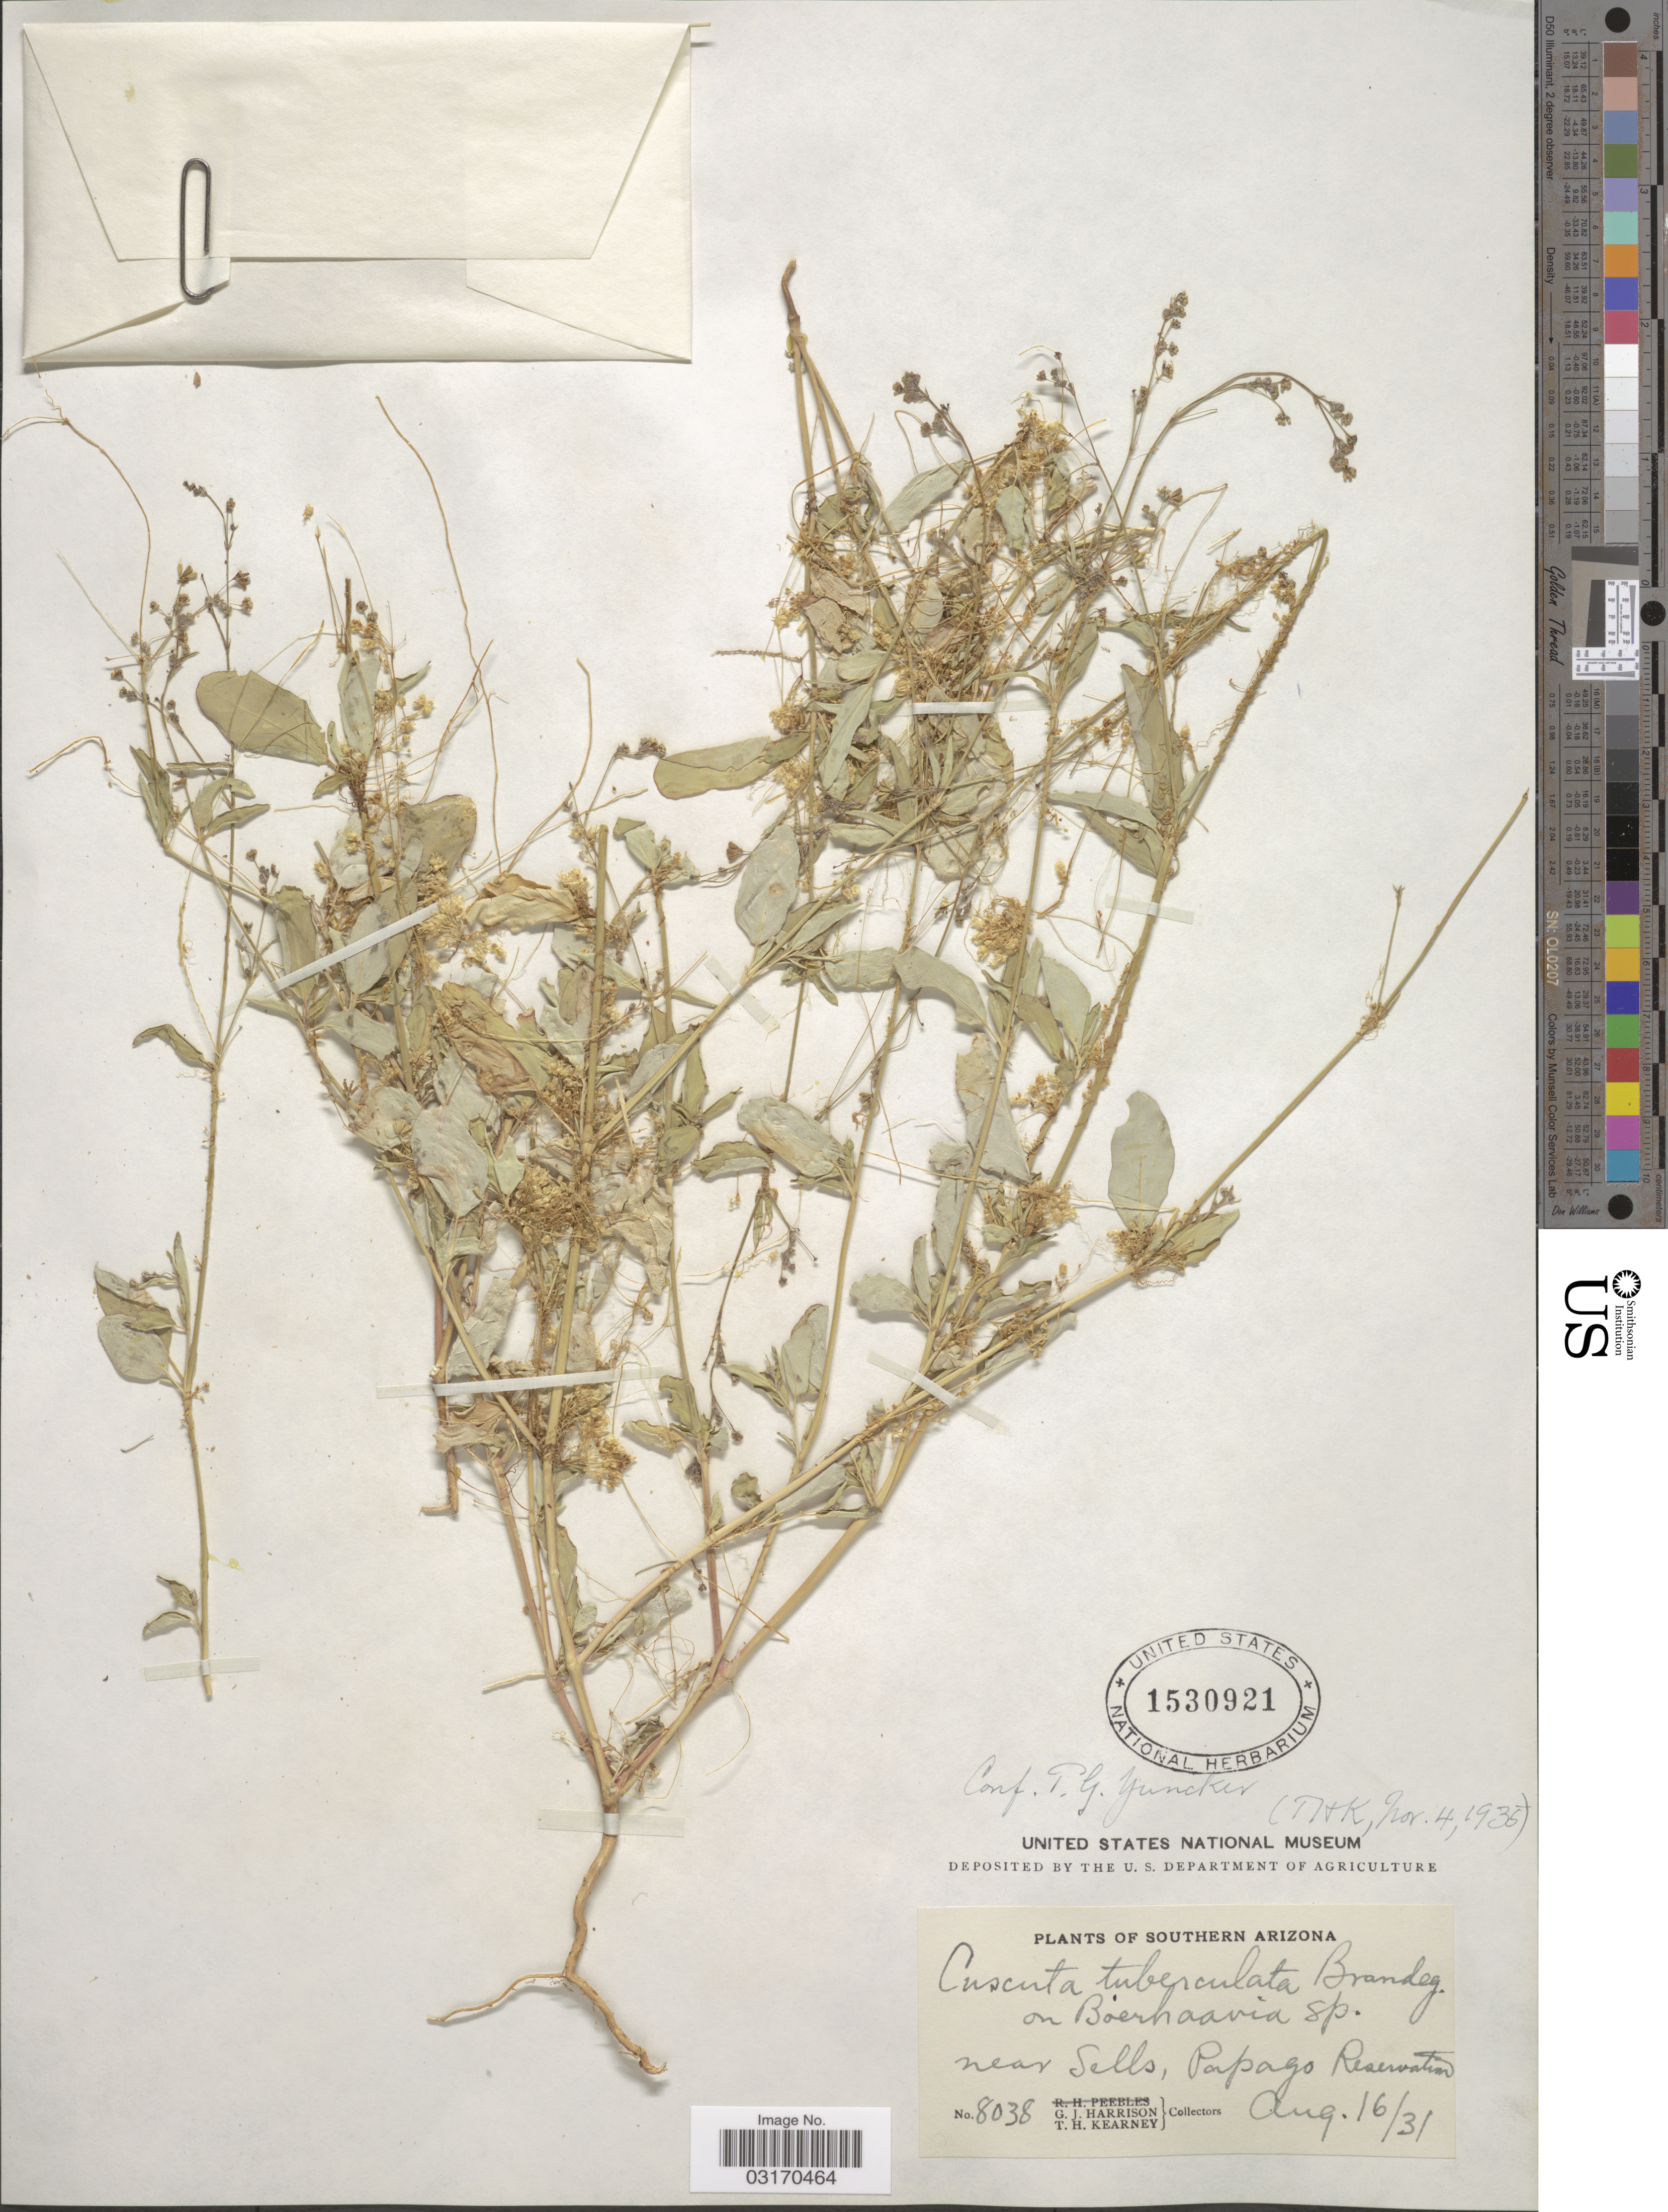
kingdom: Plantae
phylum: Tracheophyta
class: Magnoliopsida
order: Solanales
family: Convolvulaceae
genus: Cuscuta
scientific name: Cuscuta tuberculata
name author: Brandegee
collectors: G. J. Harrison & T. H. Kearney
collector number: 8038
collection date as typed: Transcribed d/m/y: 16/8/31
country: United States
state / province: Arizona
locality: Southern Arizona, near Sells, Papago Reservation.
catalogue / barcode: US 1530921